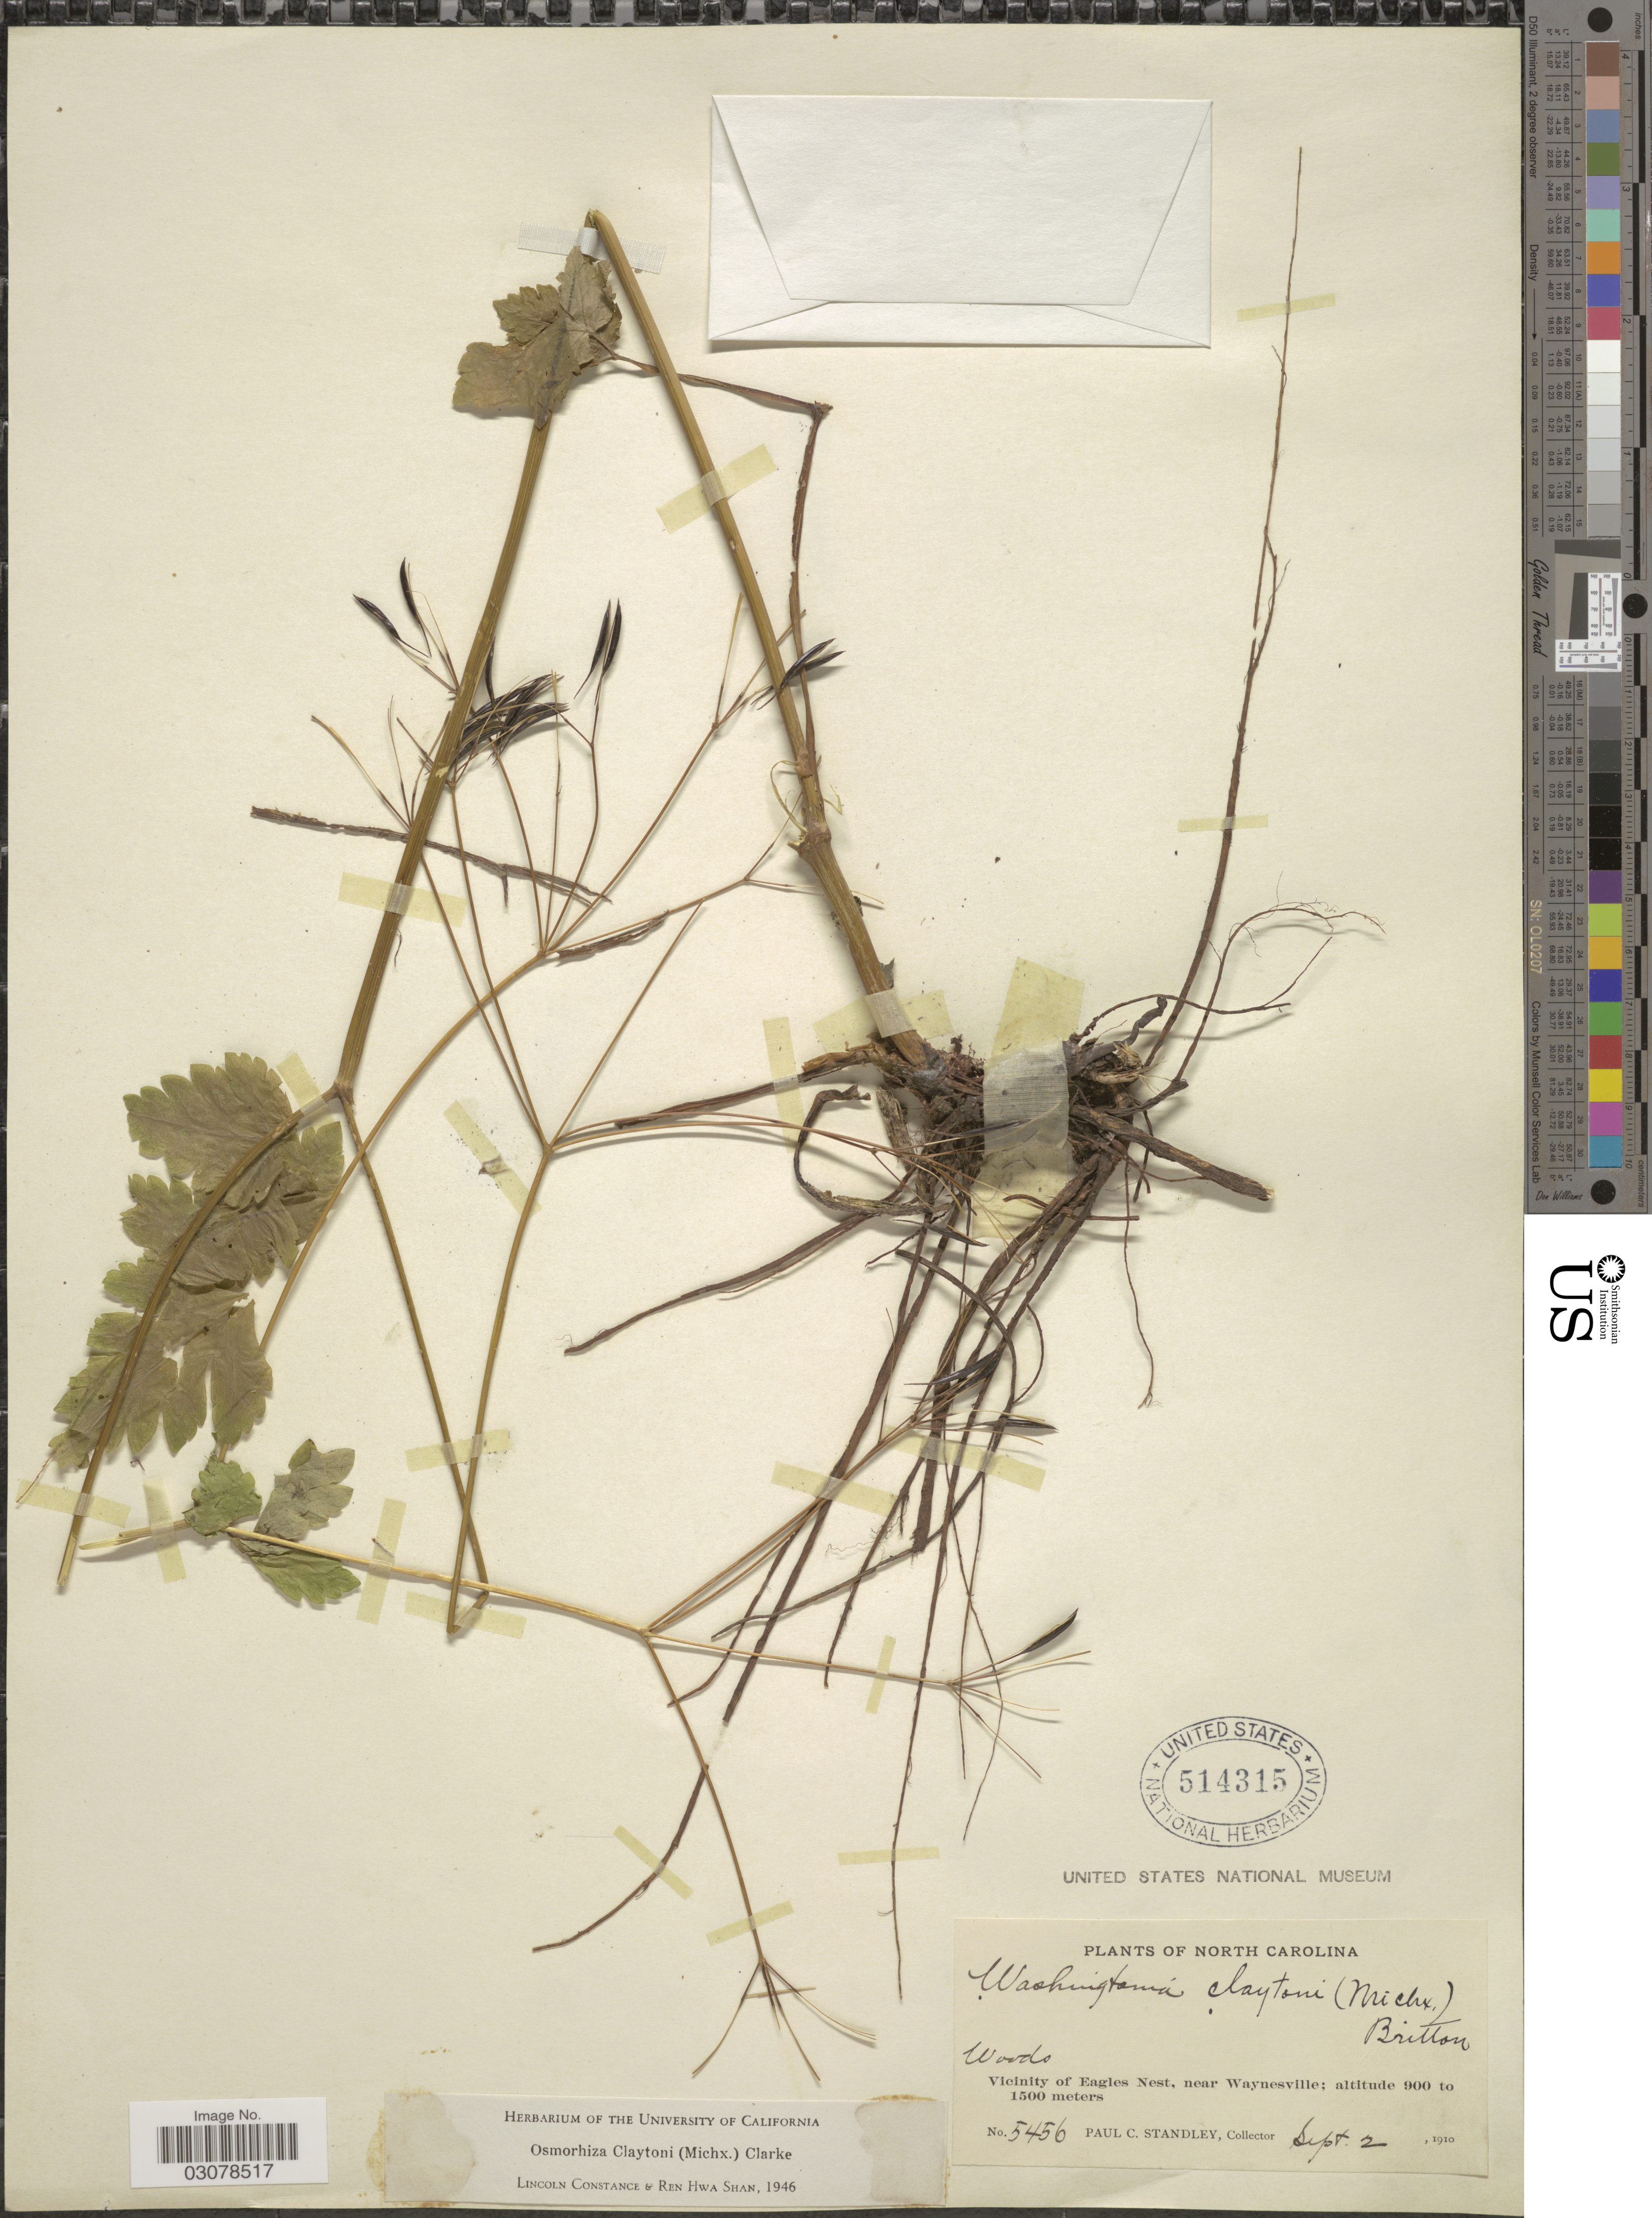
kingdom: Plantae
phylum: Tracheophyta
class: Magnoliopsida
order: Apiales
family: Apiaceae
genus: Osmorhiza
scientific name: Osmorhiza claytonii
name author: (Michx.) C.B. Clarke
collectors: P. C. Standley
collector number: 5456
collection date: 1910-09-02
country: United States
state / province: North Carolina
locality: Vicinity of Eagles Nest, near Waynesville.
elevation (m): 900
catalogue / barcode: US 514315